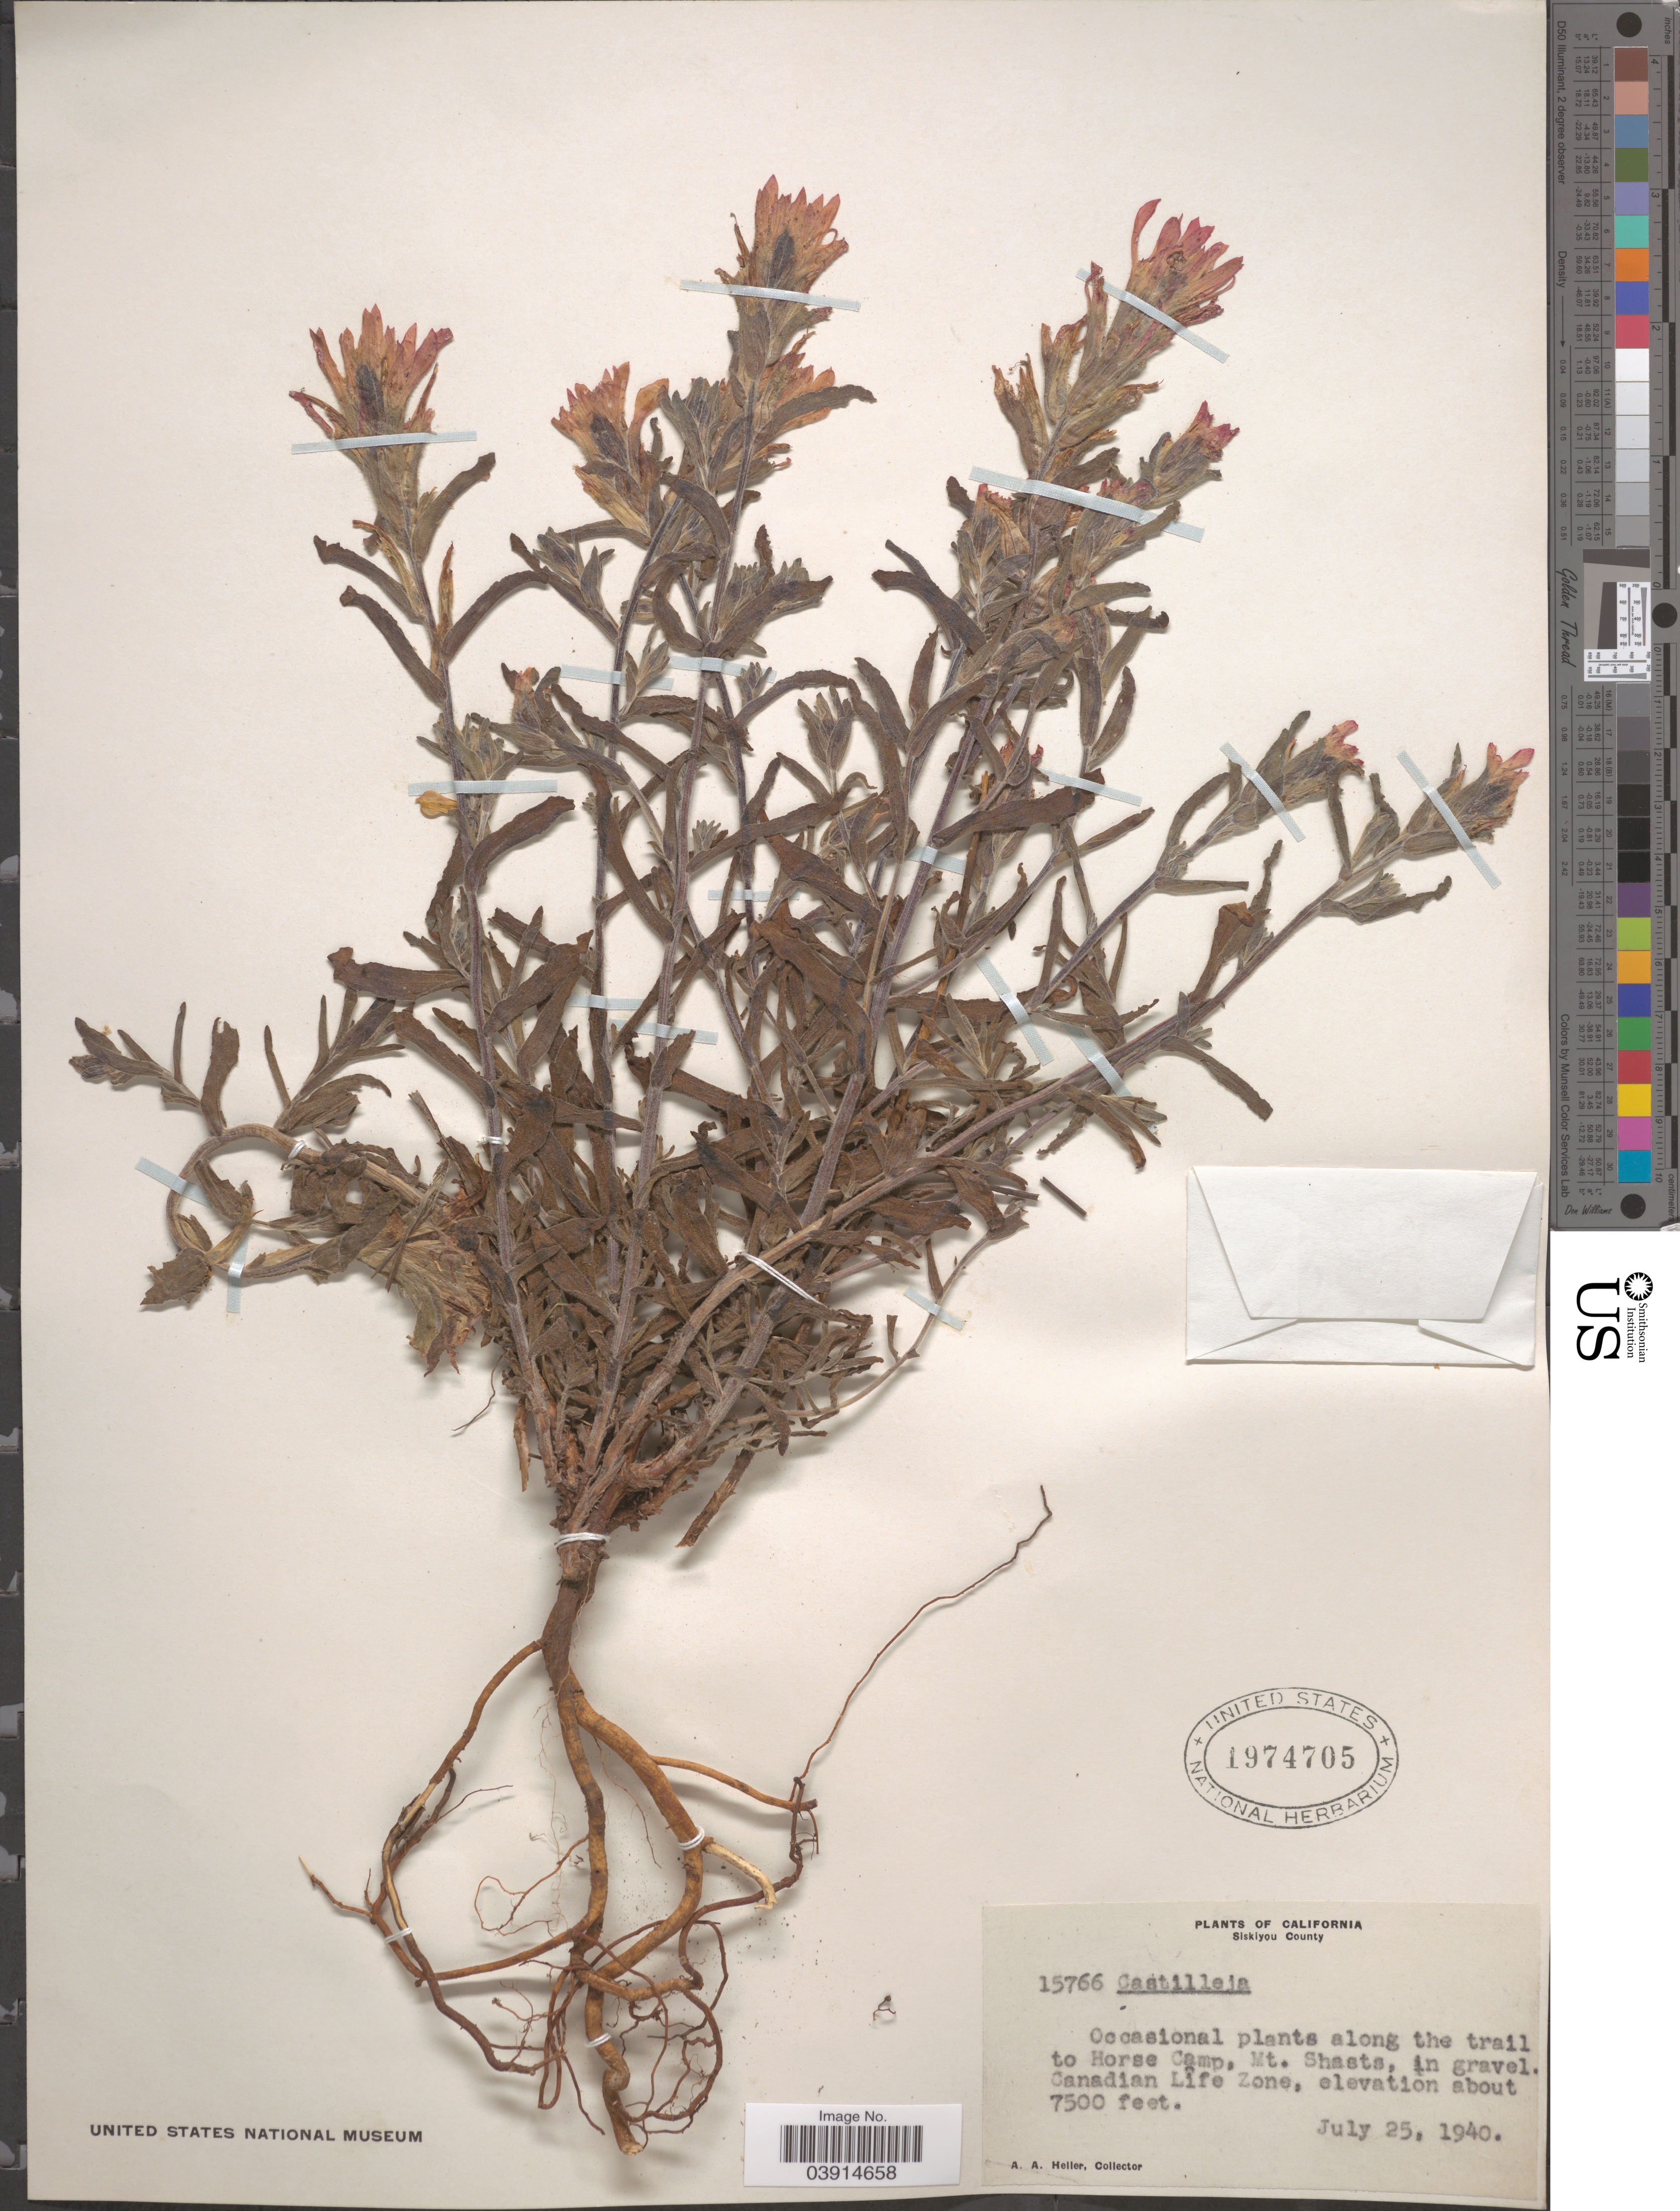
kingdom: Plantae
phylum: Tracheophyta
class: Magnoliopsida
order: Lamiales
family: Orobanchaceae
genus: Castilleja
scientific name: Castilleja sp.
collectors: A. A. Heller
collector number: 15766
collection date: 1940-07-25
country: United States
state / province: California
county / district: Siskiyou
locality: Siskiyou County. Along the trail to Horse Camp, Mt. Shasta. Canadian Life Zone.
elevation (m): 2286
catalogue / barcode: US 1974705